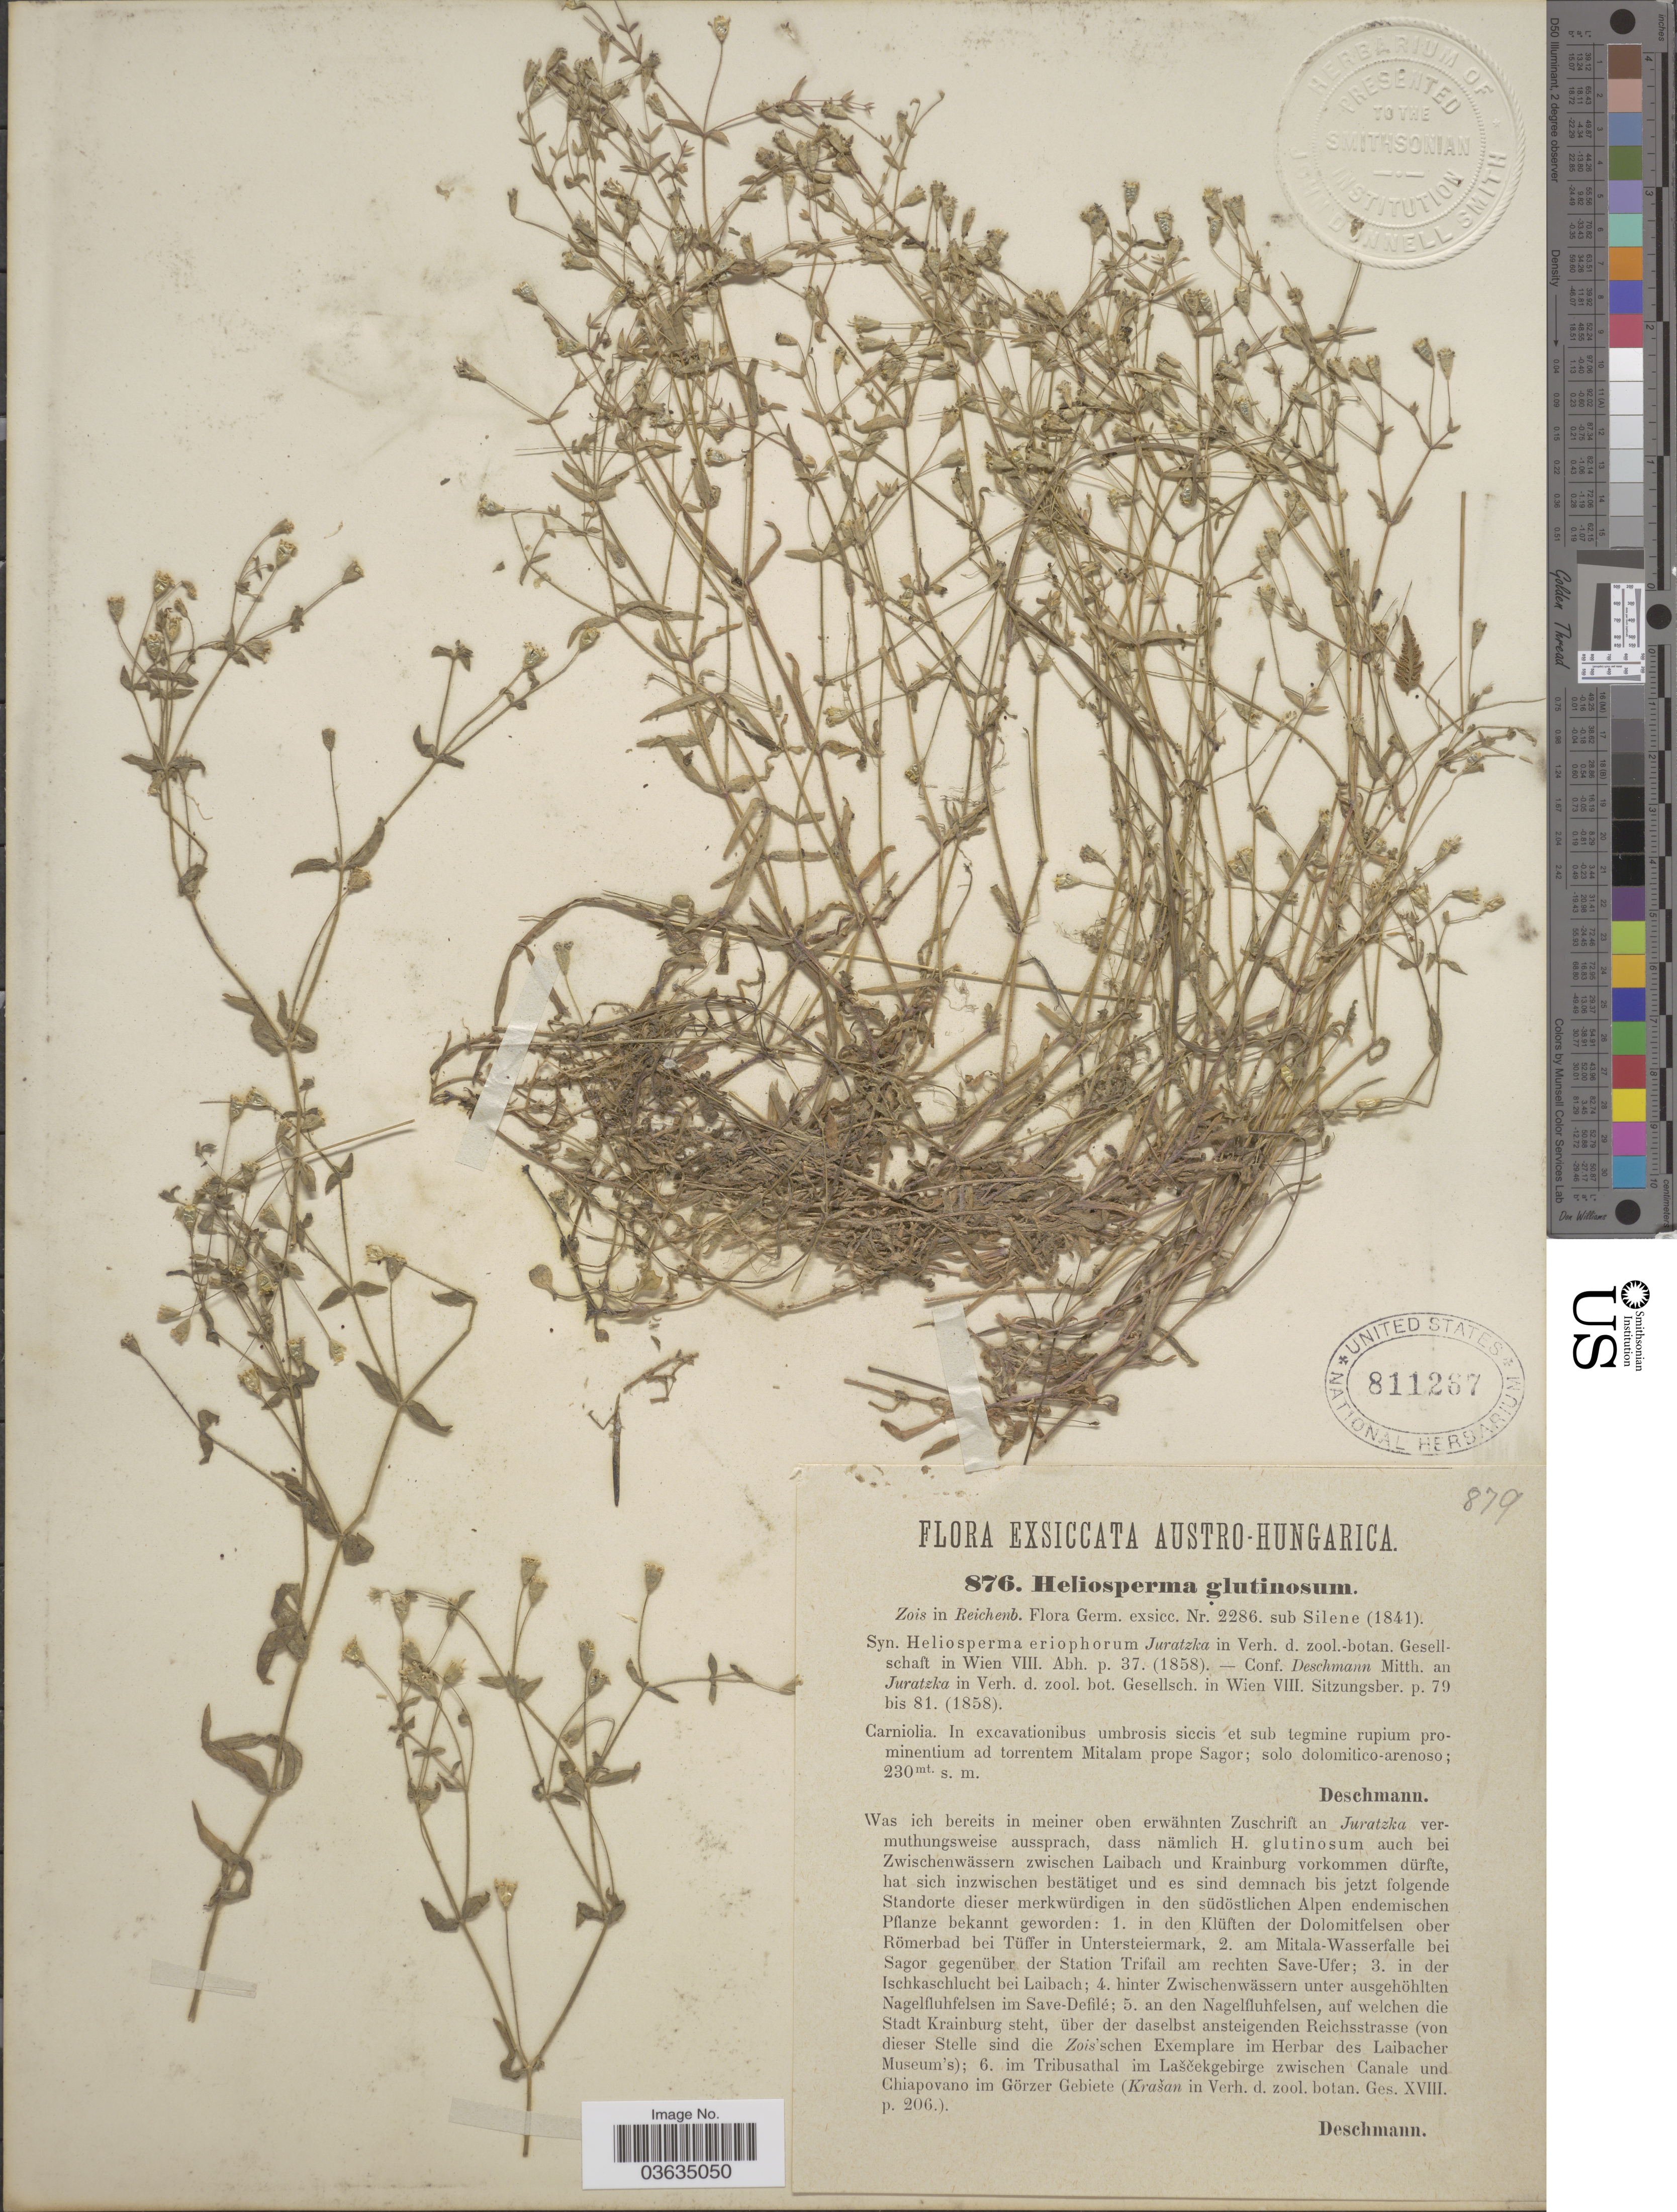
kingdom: Plantae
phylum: Tracheophyta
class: Magnoliopsida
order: Caryophyllales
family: Caryophyllaceae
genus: Heliosperma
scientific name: Heliosperma quadrifidum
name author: Rchb.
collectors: Deschmann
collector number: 876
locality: Austro-Hungarica. Carniolia. In excavationibus umbrosis siccis et sub tegmine rupium prominentium ad torrentem Mitalam prope Sagor.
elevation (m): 230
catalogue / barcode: US 811267